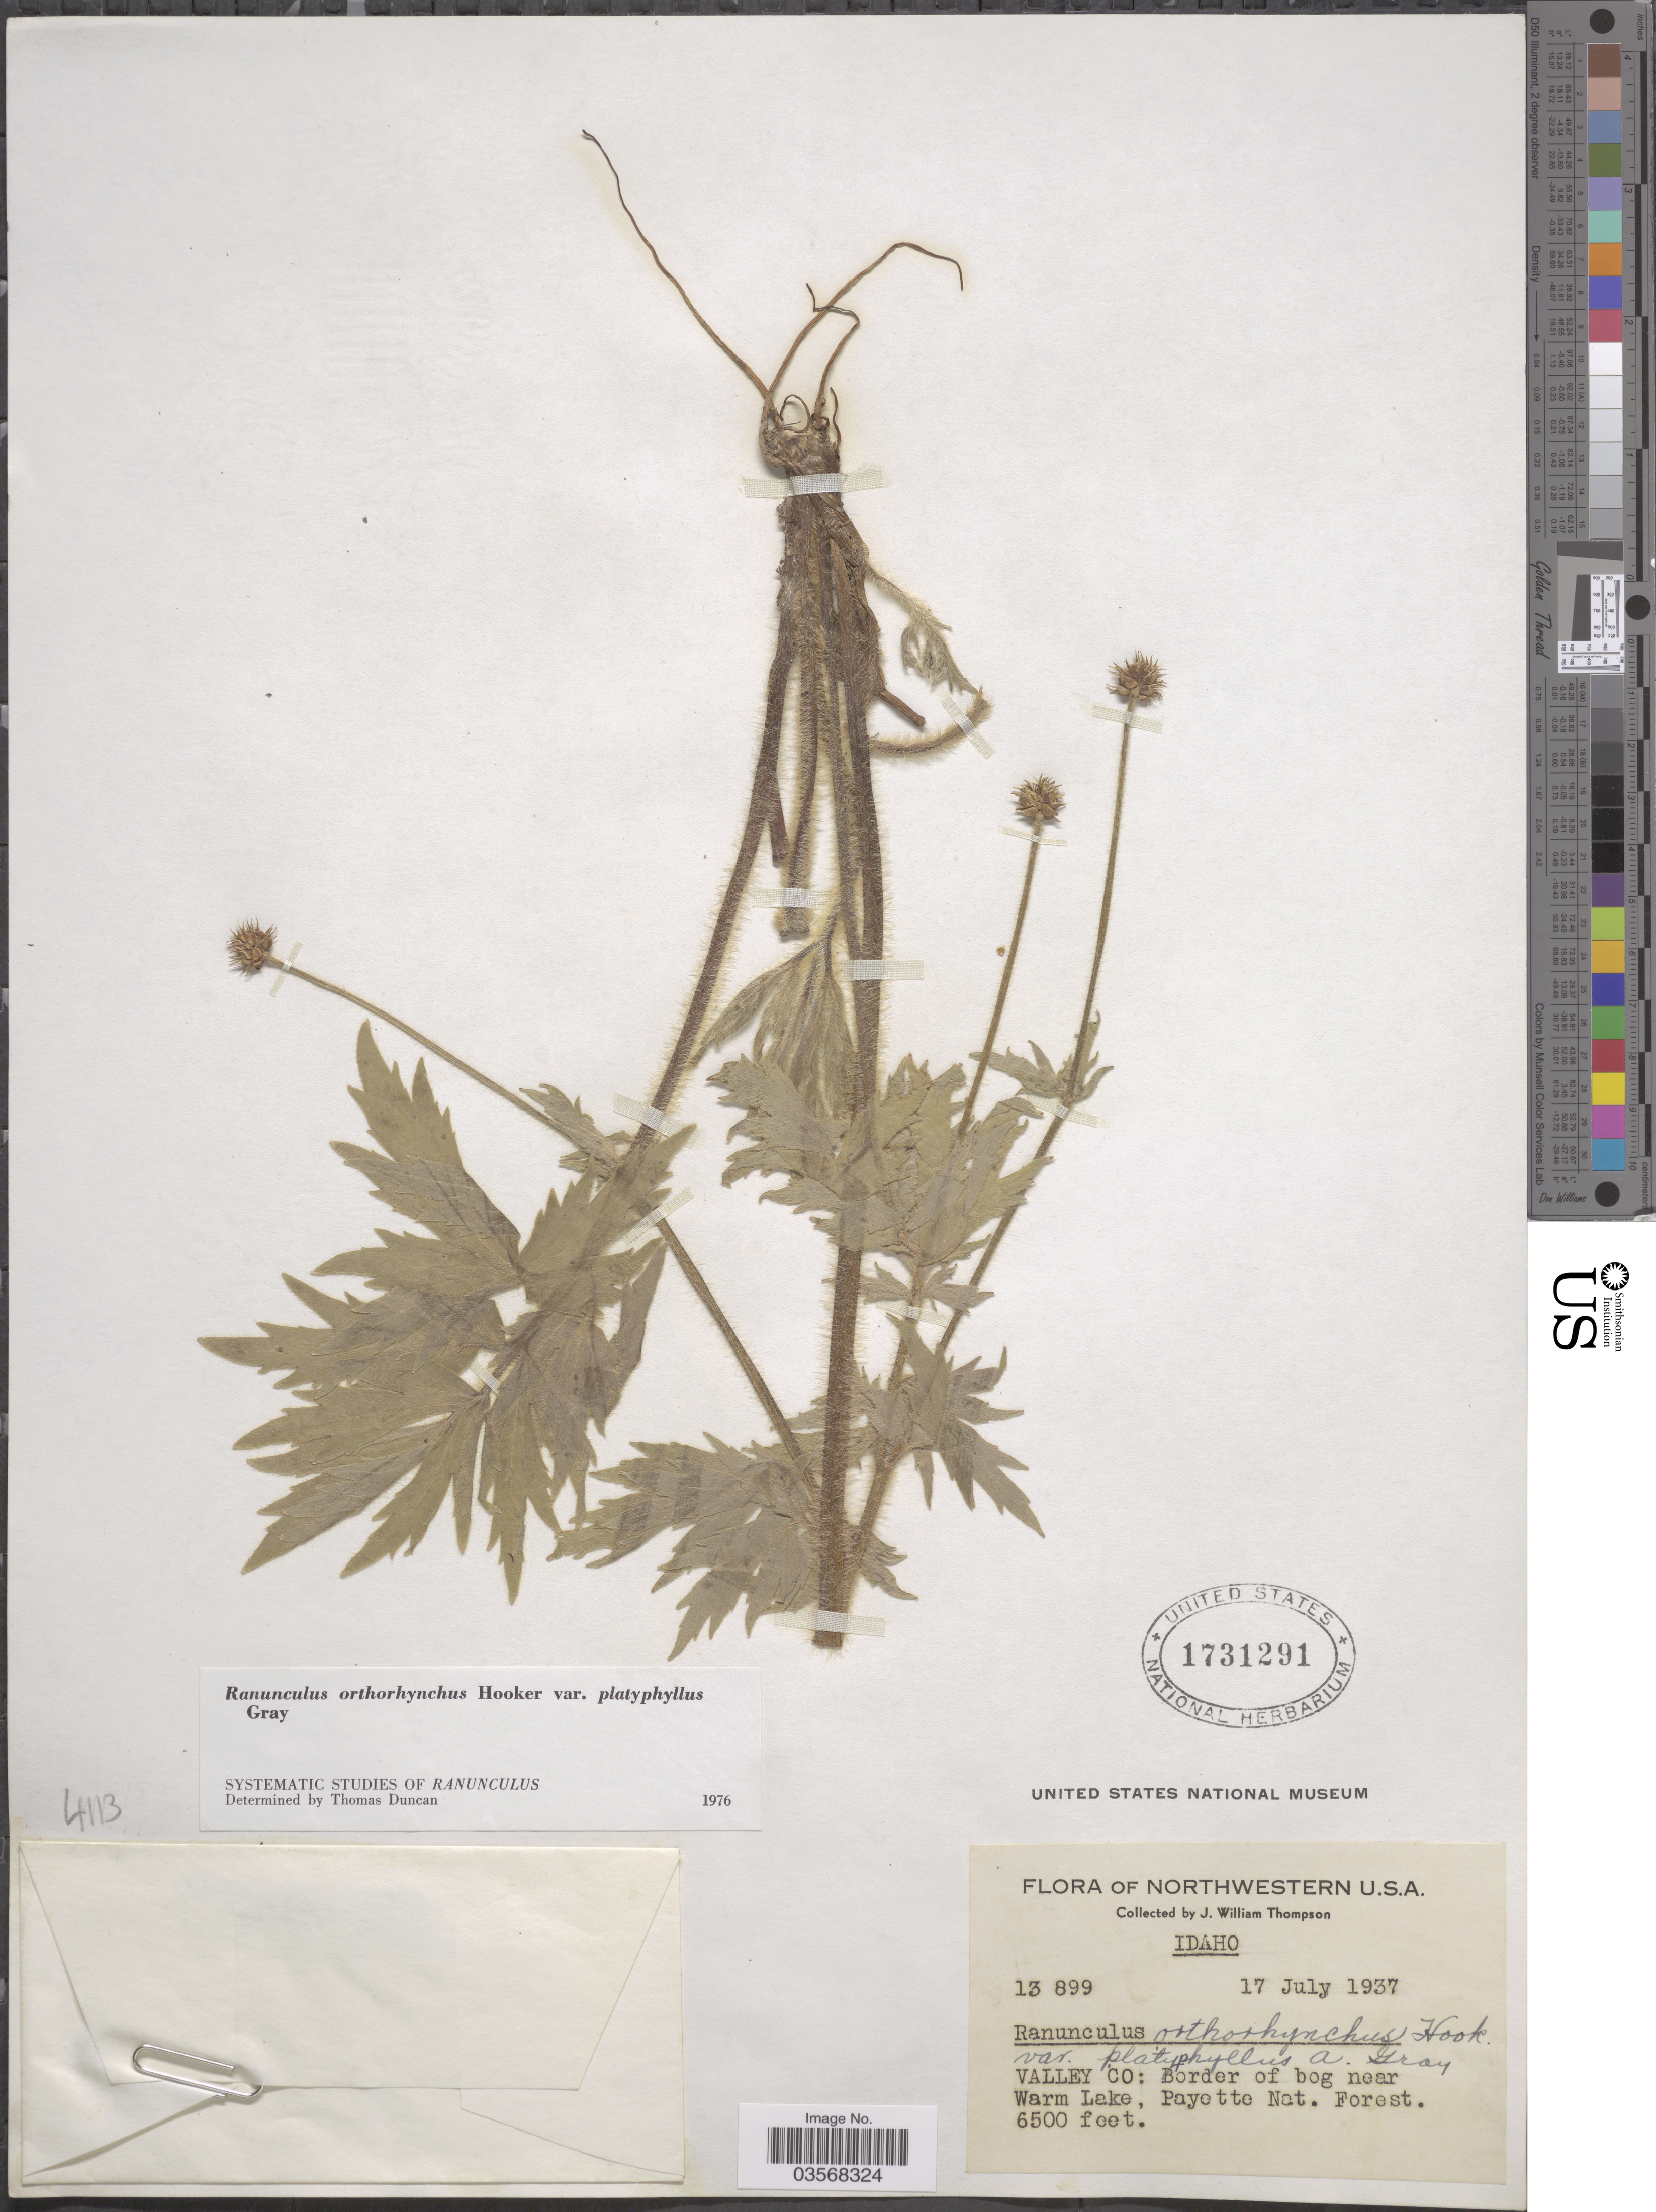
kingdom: Plantae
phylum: Tracheophyta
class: Magnoliopsida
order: Ranunculales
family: Ranunculaceae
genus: Ranunculus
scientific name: Ranunculus orthorhynchus var. platyphyllus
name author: A. Gray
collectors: J. W. Thompson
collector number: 13899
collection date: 1937-07-17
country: United States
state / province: Idaho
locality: Valley Co: Border of bog near Warm Lake, Payette Nat. Forest.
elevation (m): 1981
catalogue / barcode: US 1731291